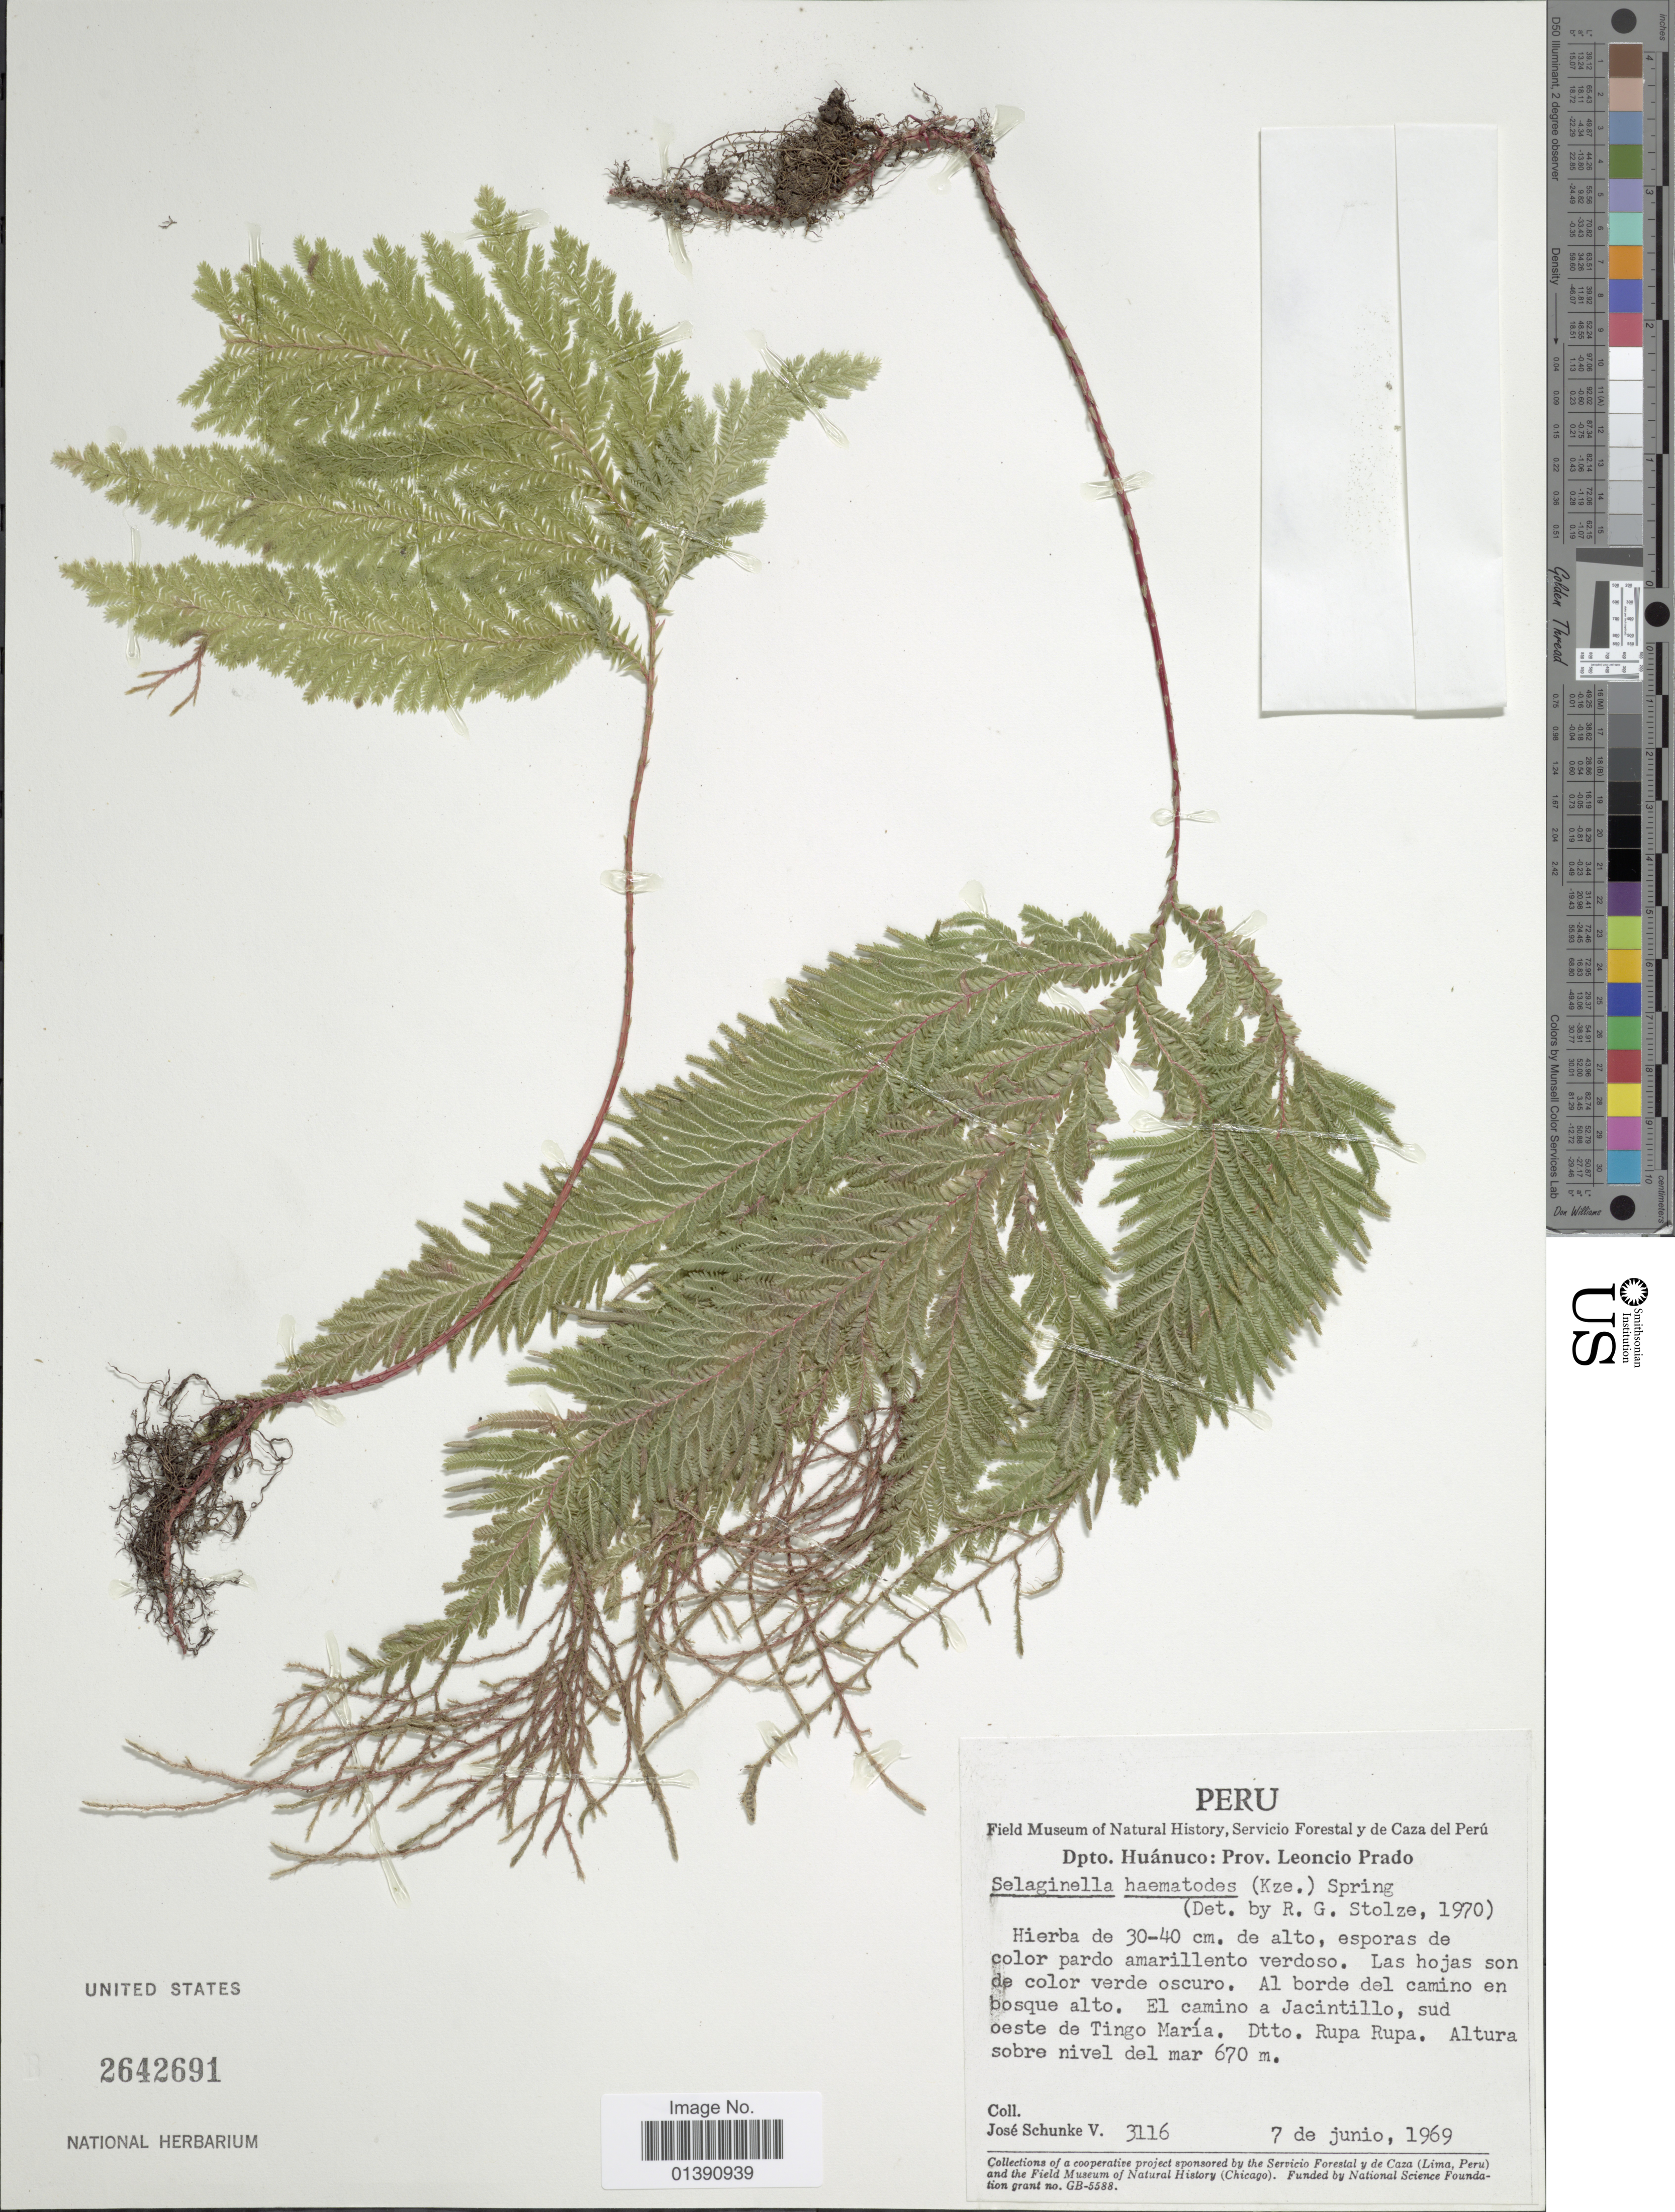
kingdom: Plantae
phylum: Tracheophyta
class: Lycopodiopsida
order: Selaginellales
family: Selaginellaceae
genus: Selaginella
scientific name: Selaginella haematodes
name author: (Kunze) Spring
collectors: J. Schunke Vigo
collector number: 3116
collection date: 1969-06-07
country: Peru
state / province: Huánuco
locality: Prov. Leonicio Prado, El camino a Jacintillo, sud oeste de Tingo María. Dtto Rupa Rupa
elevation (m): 670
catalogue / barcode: US 2642691